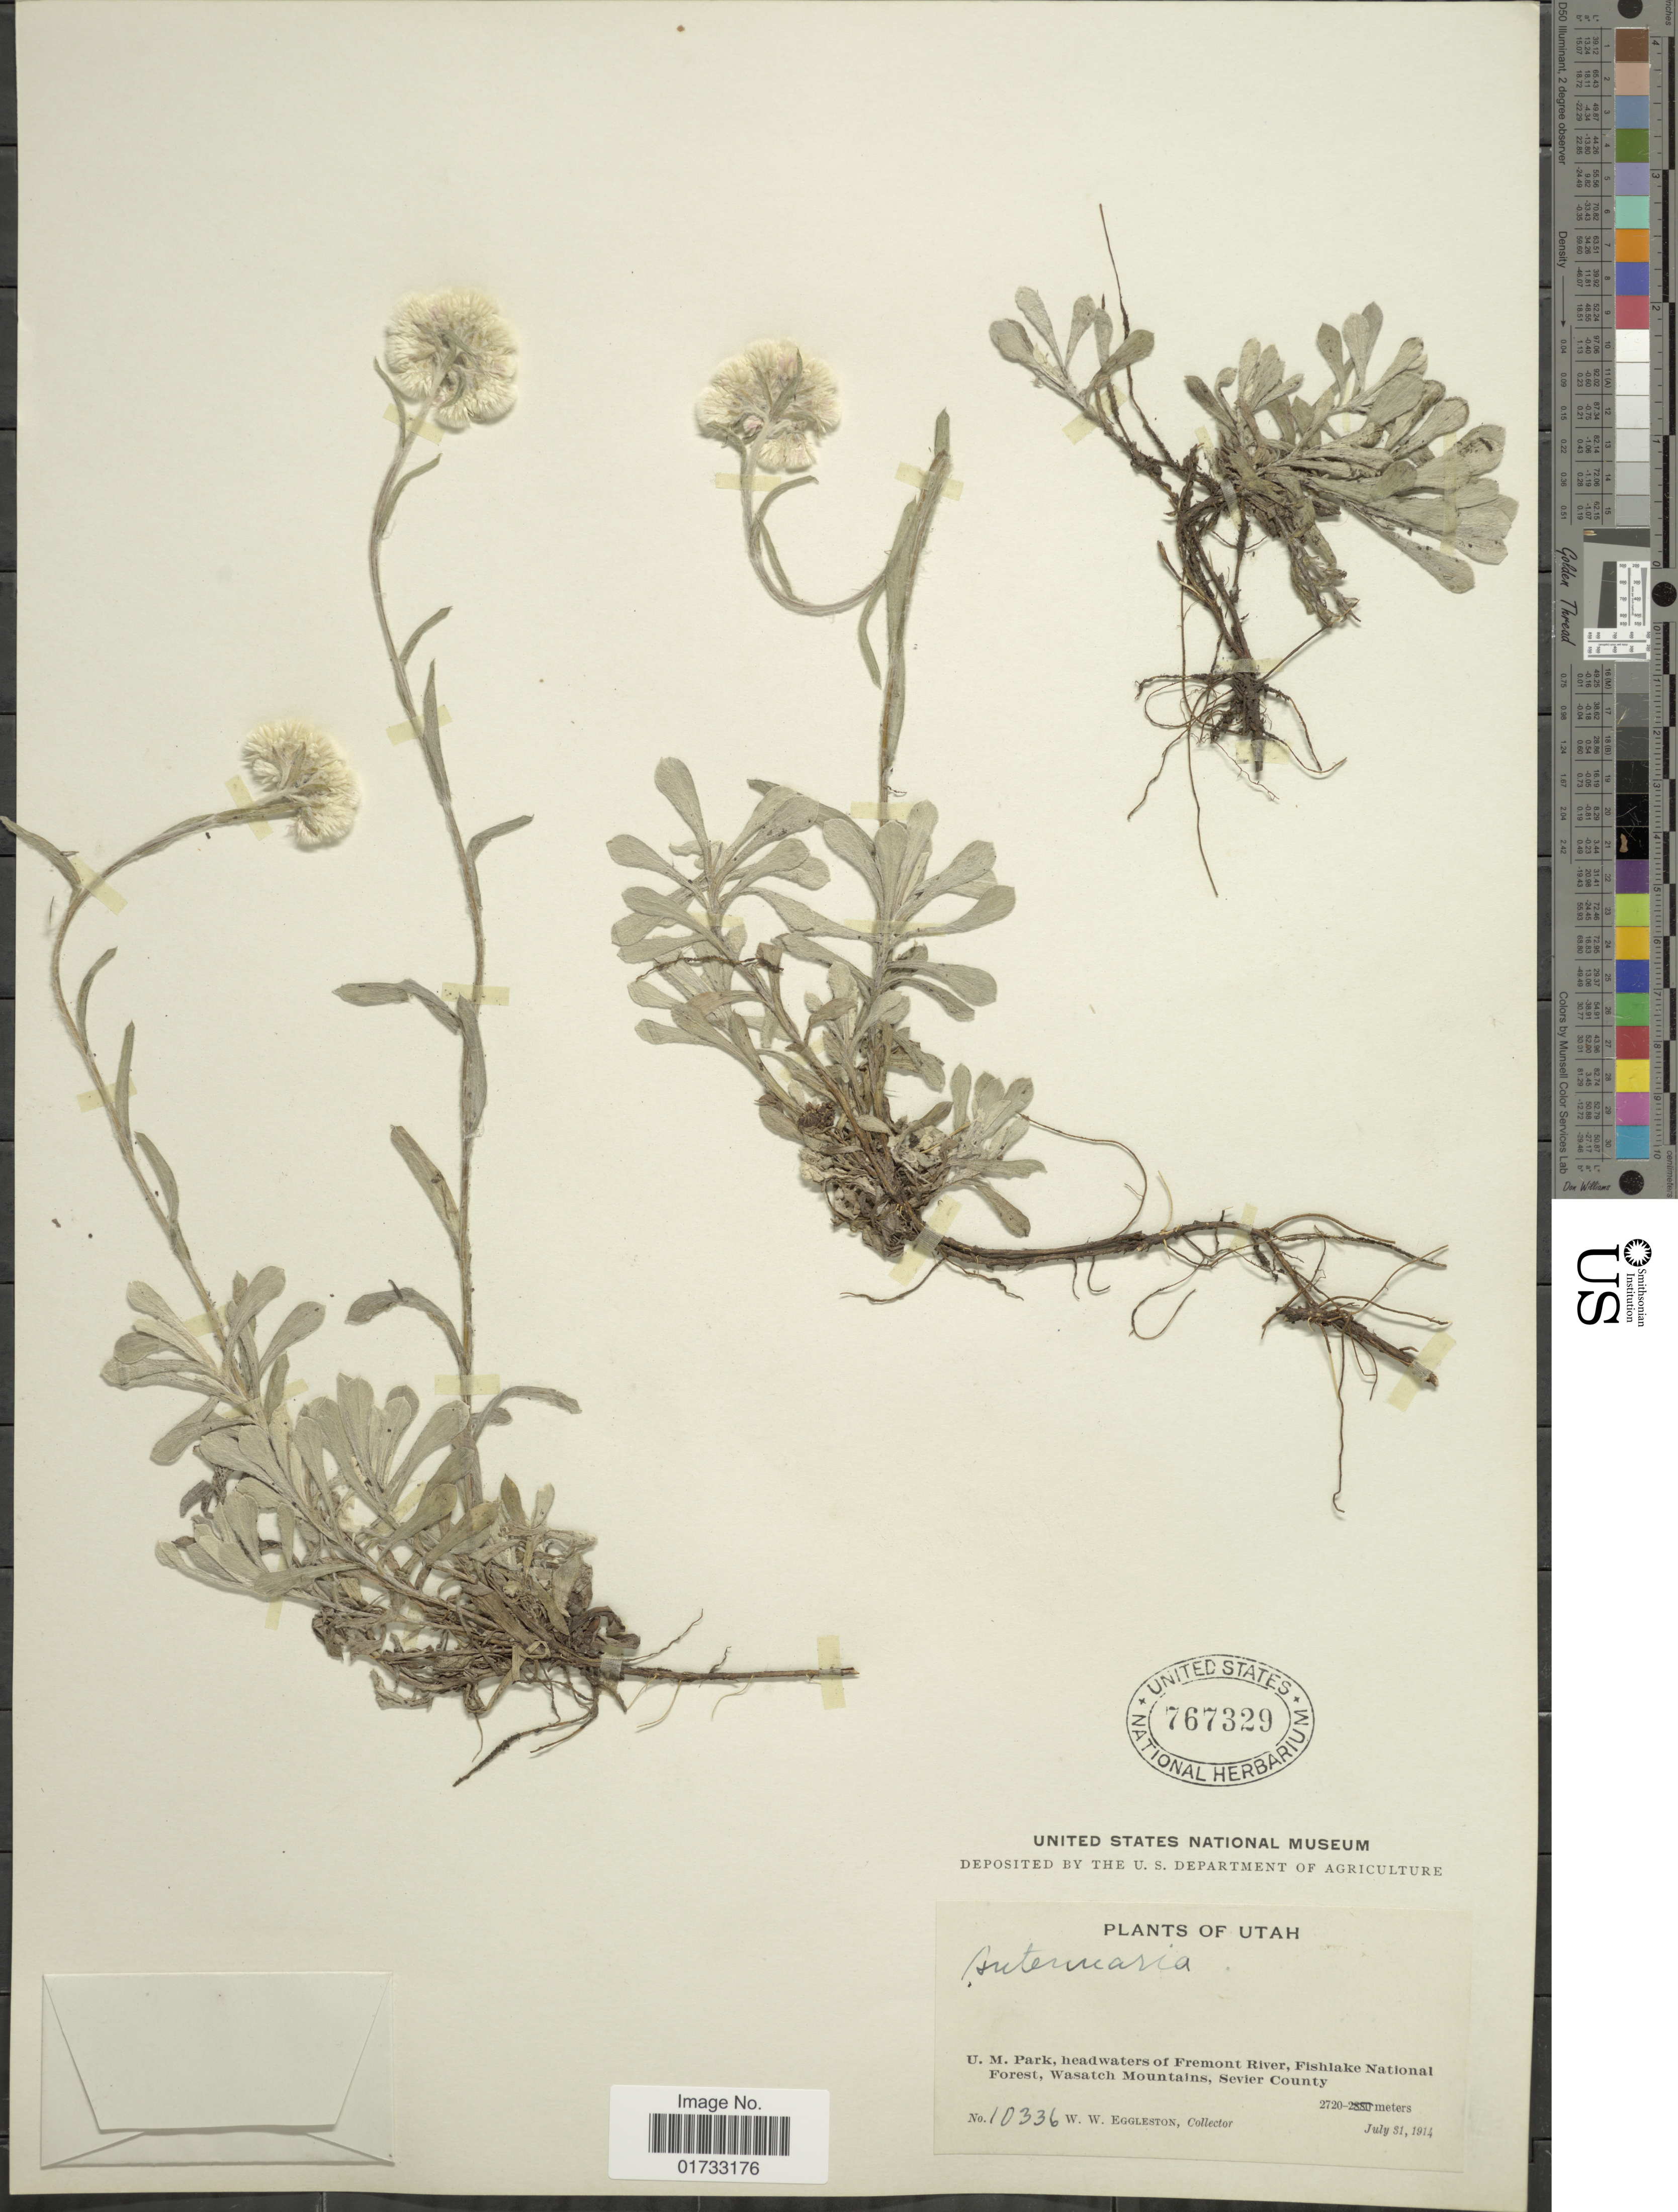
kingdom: Plantae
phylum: Tracheophyta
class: Magnoliopsida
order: Asterales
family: Asteraceae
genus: Antennaria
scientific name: Antennaria rosea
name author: Greene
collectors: W. W. Eggleston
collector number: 10336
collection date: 1914-07-31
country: United States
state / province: Utah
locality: U.M. Park, headwaters of Fremont River, Fishlake National Forest, Wasatch Mountains, Sevier County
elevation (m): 2720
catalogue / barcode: US 767329